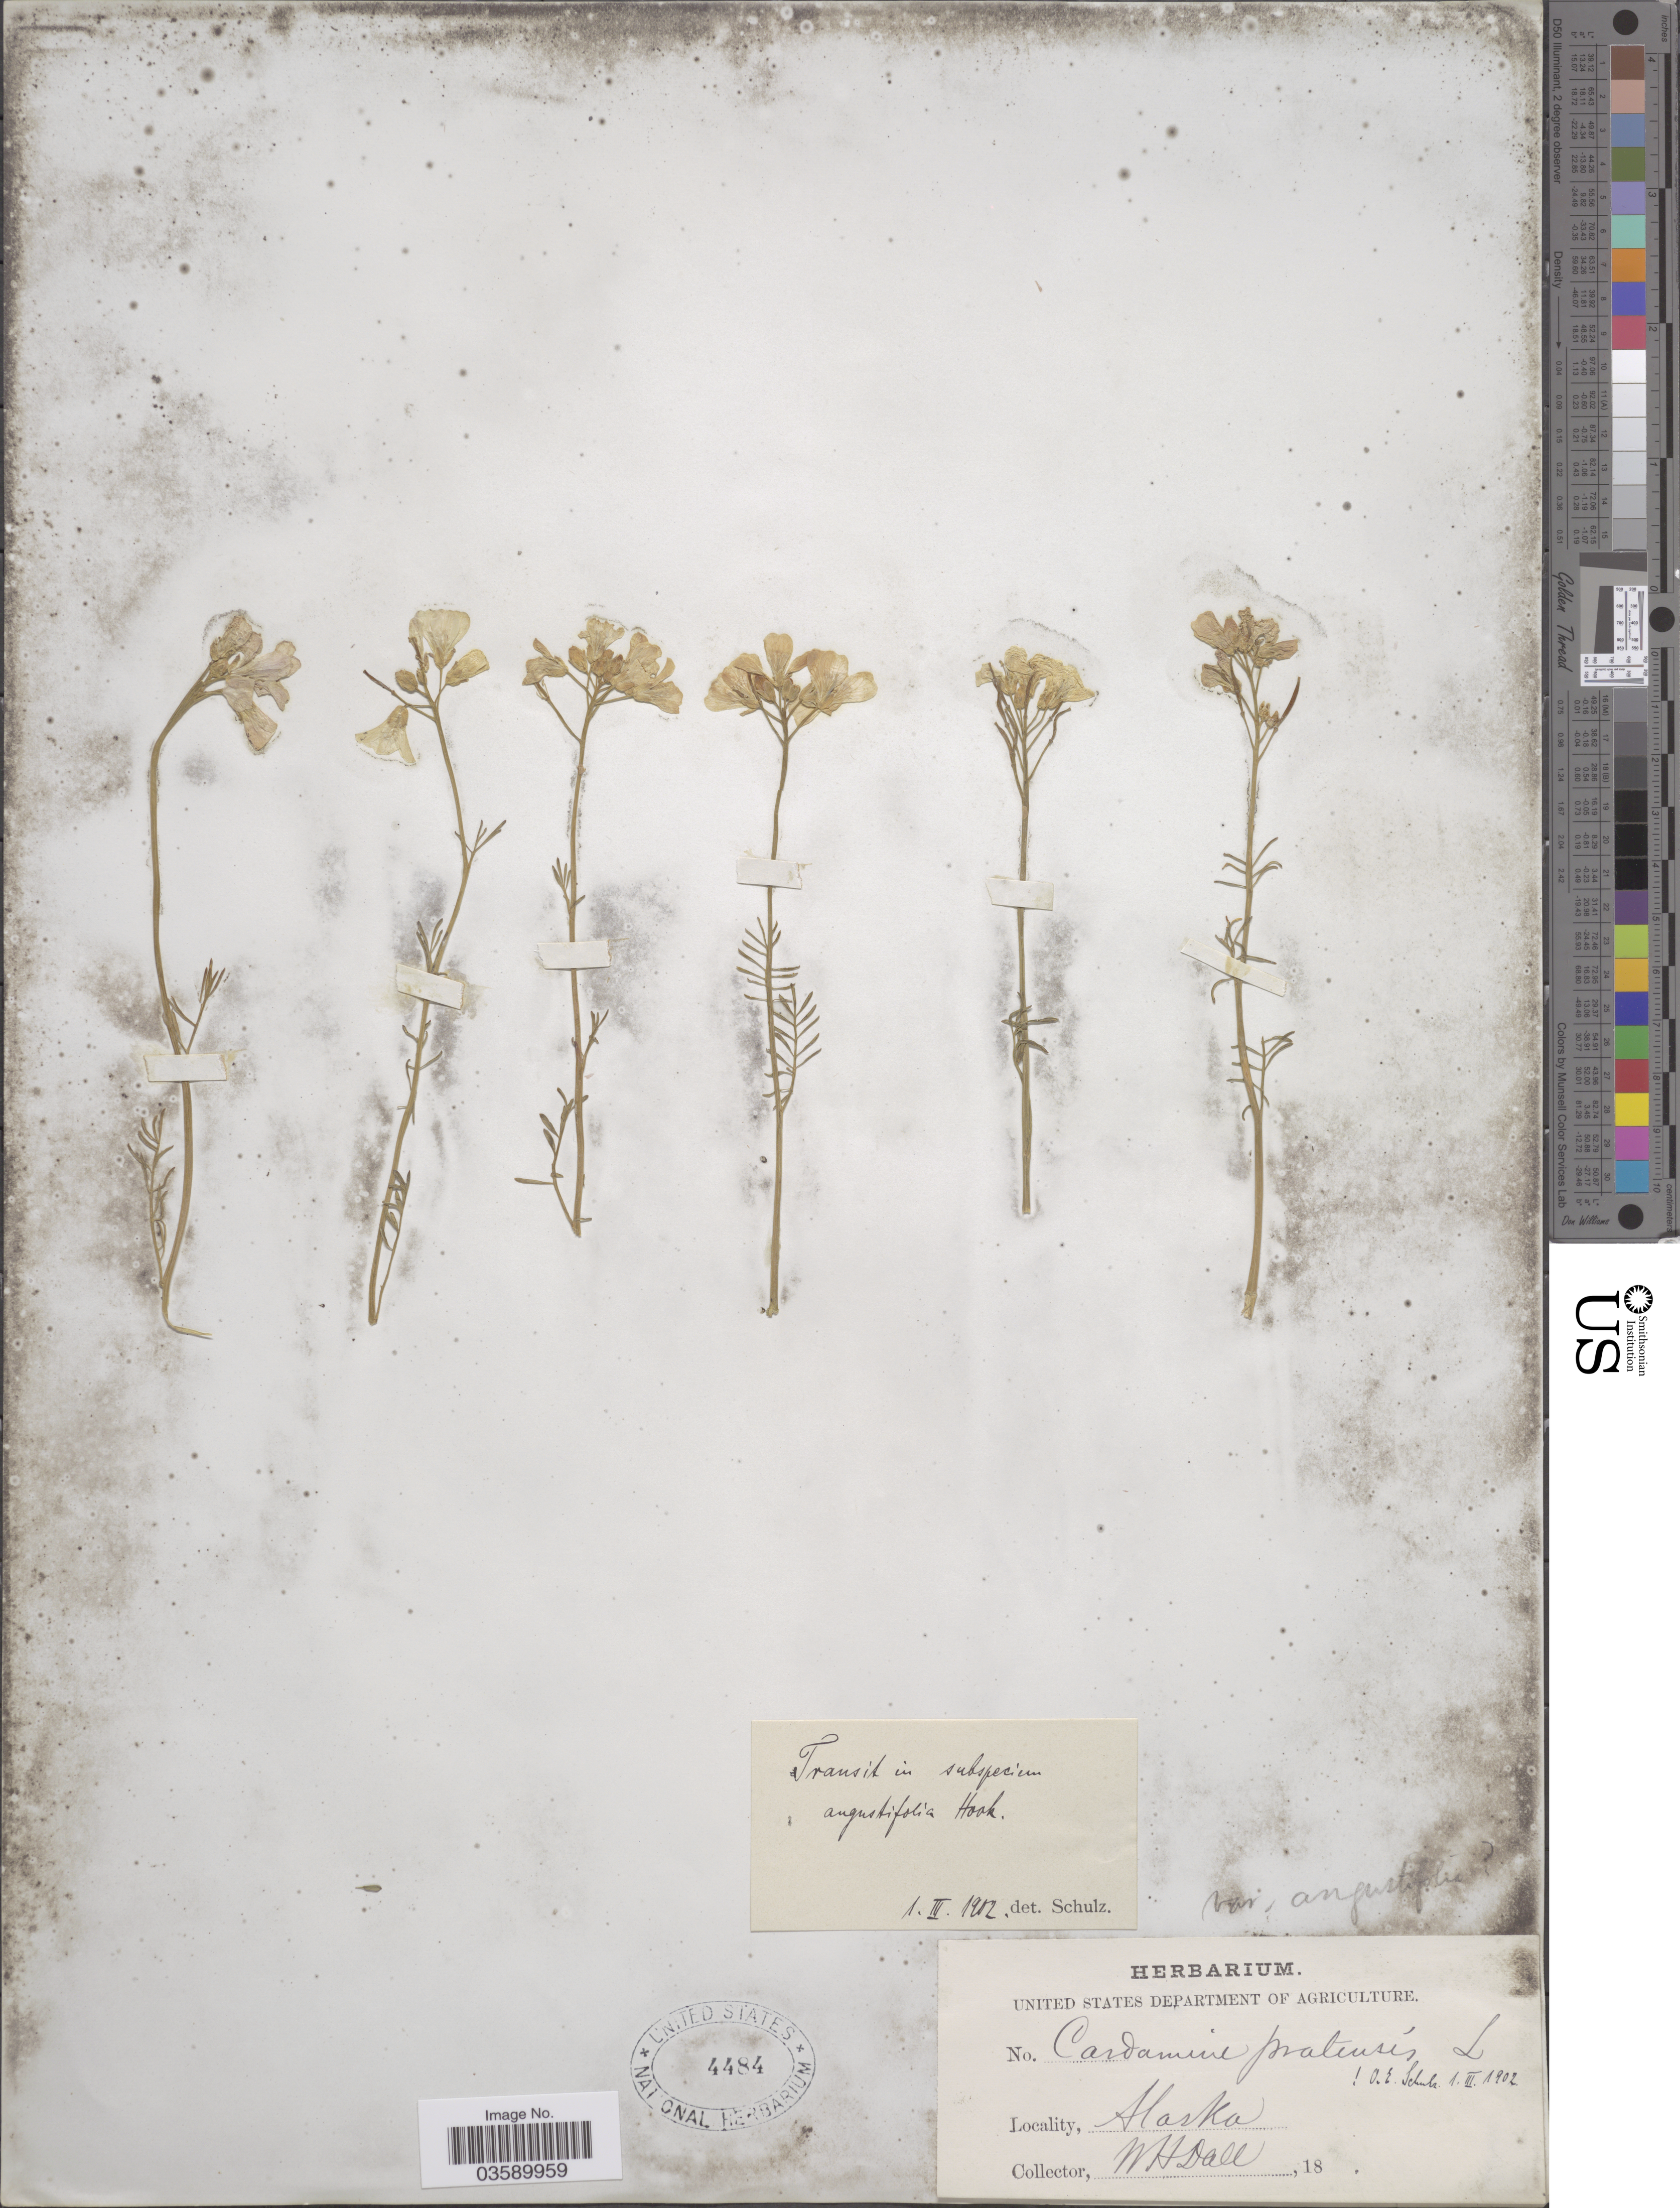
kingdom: Plantae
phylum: Tracheophyta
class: Magnoliopsida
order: Brassicales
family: Brassicaceae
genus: Cardamine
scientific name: Cardamine pratensis subsp. angustifolia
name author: (Hook.) O.E. Schulz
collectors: W. Dall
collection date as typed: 18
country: United States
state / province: Alaska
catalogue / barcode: US 4484